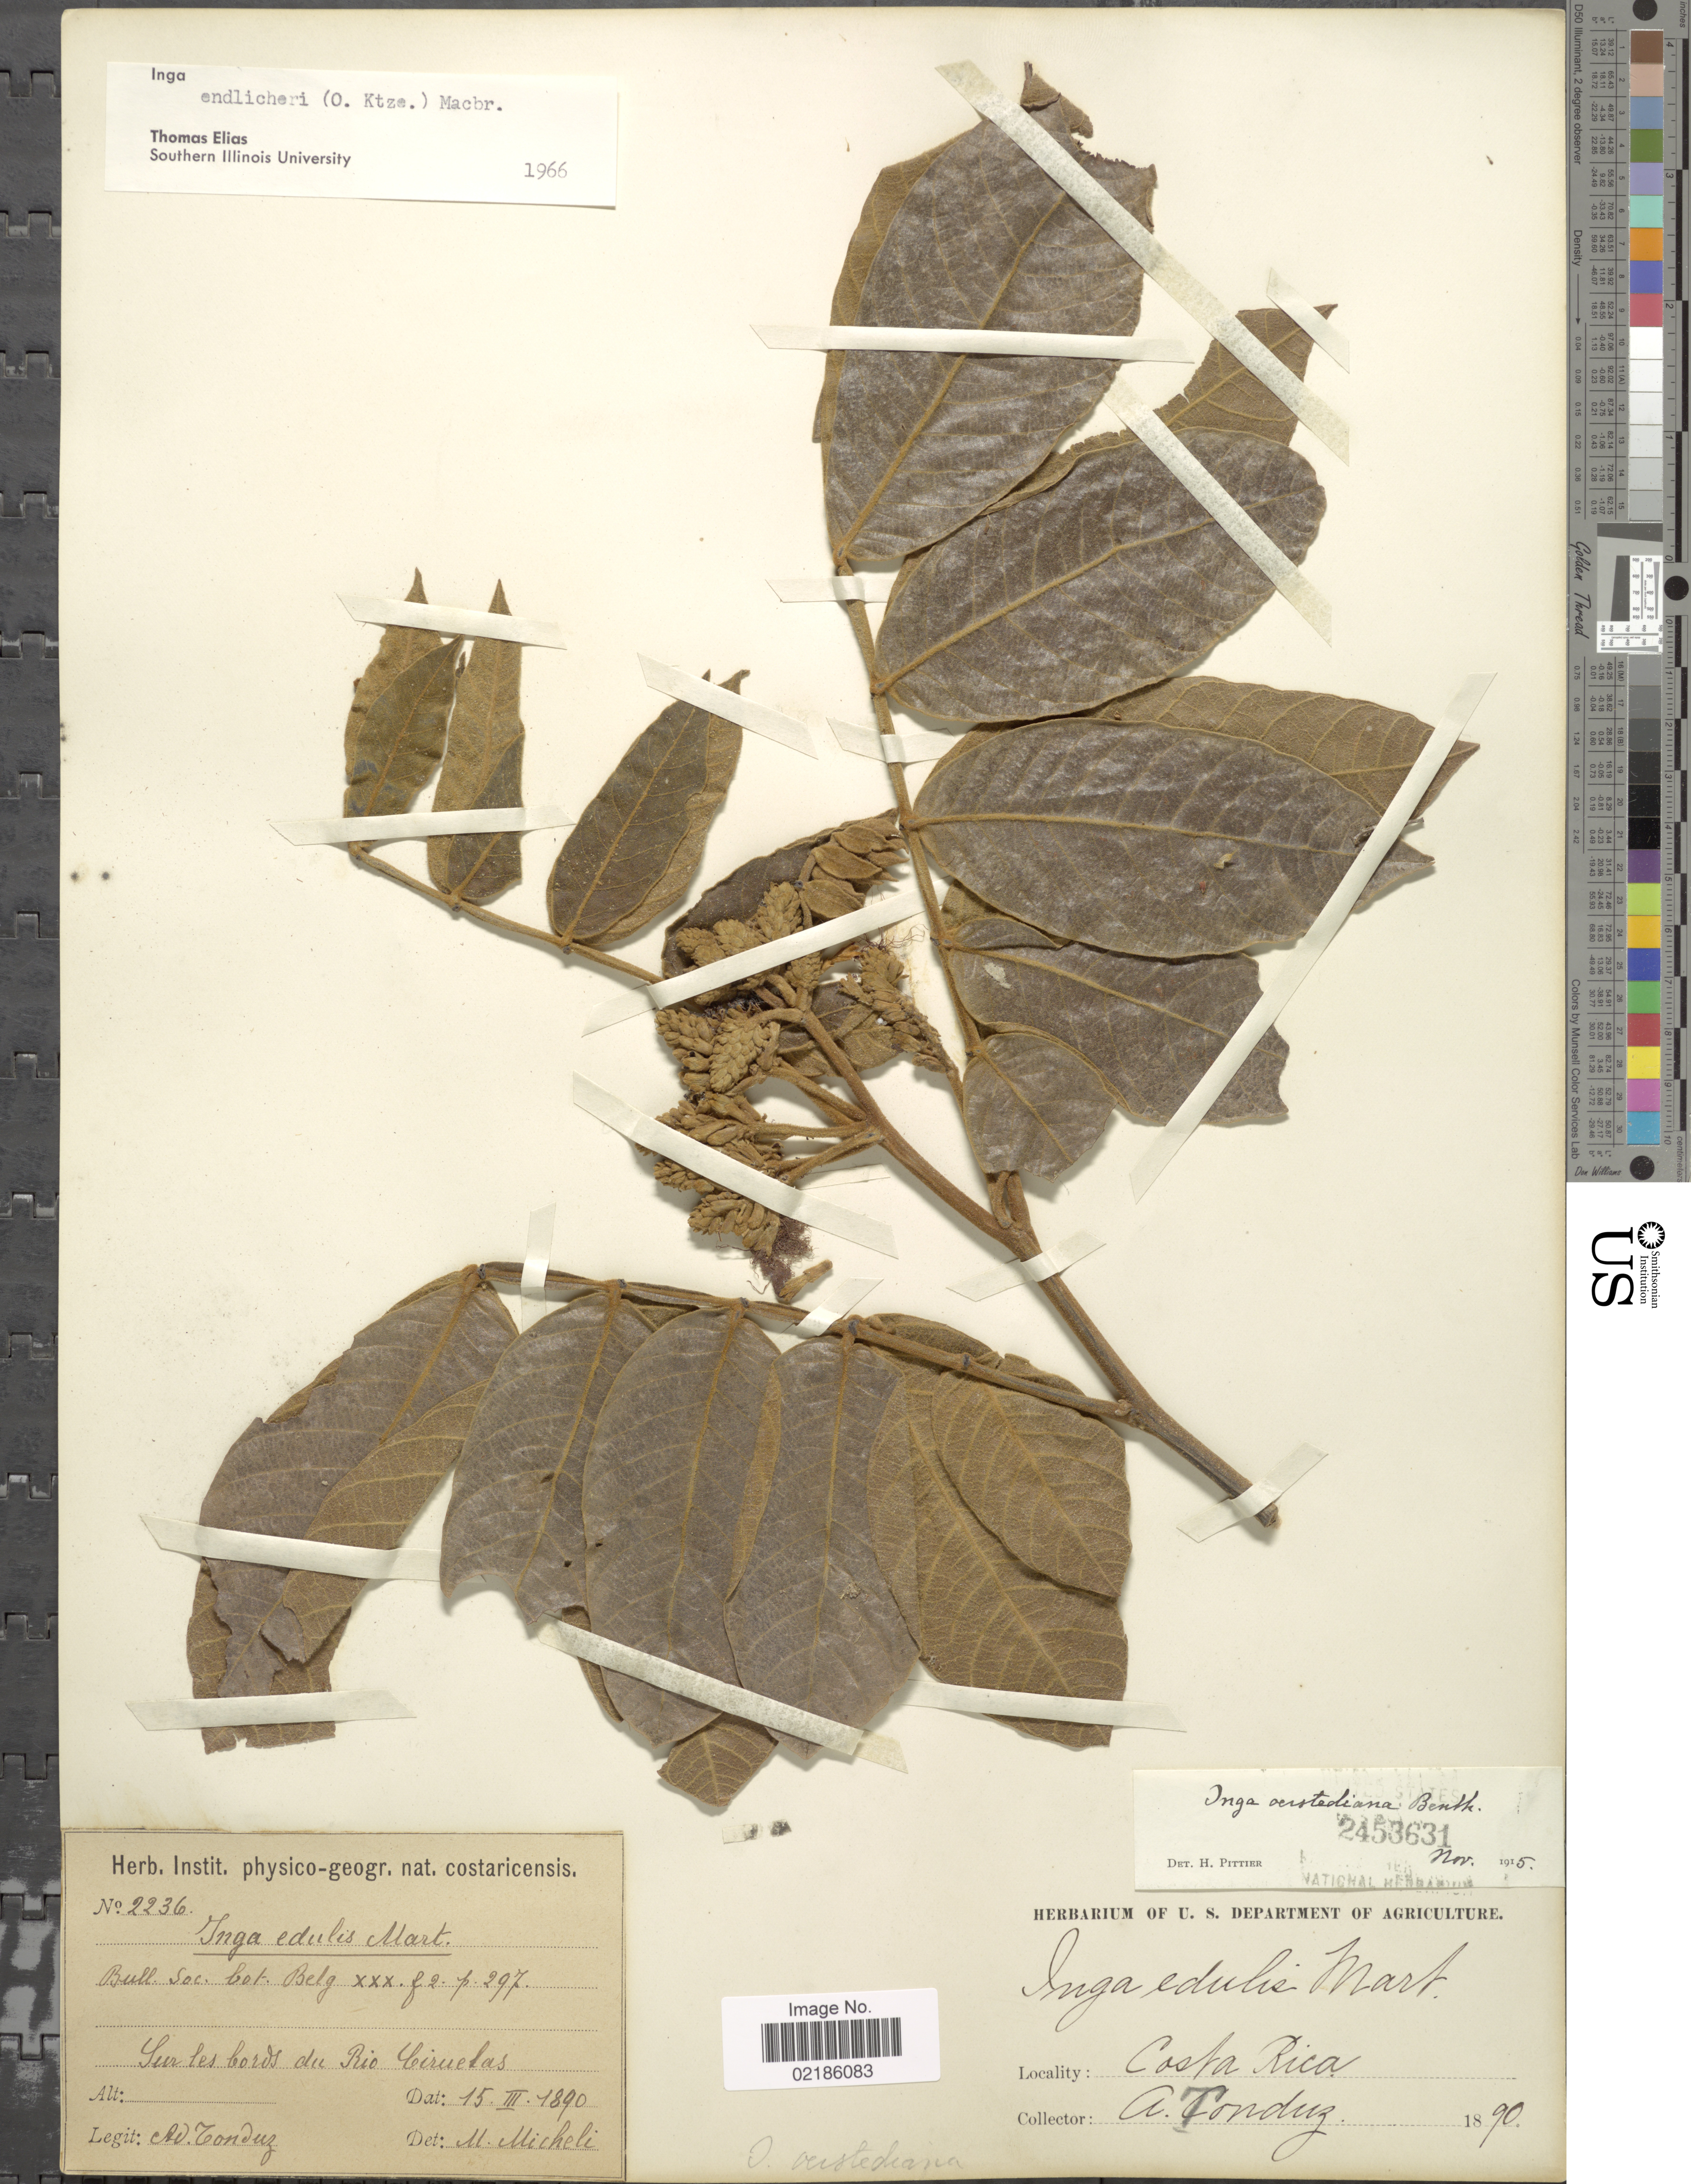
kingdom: Plantae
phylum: Tracheophyta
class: Magnoliopsida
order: Fabales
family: Fabaceae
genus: Inga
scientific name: Inga endlicheri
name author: (Kuntze) J.F. Macbr.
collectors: A. Tonduz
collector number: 2236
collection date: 1890-03-15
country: Costa Rica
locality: Sur les bords du Rio Ciruelas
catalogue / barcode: US 2453631